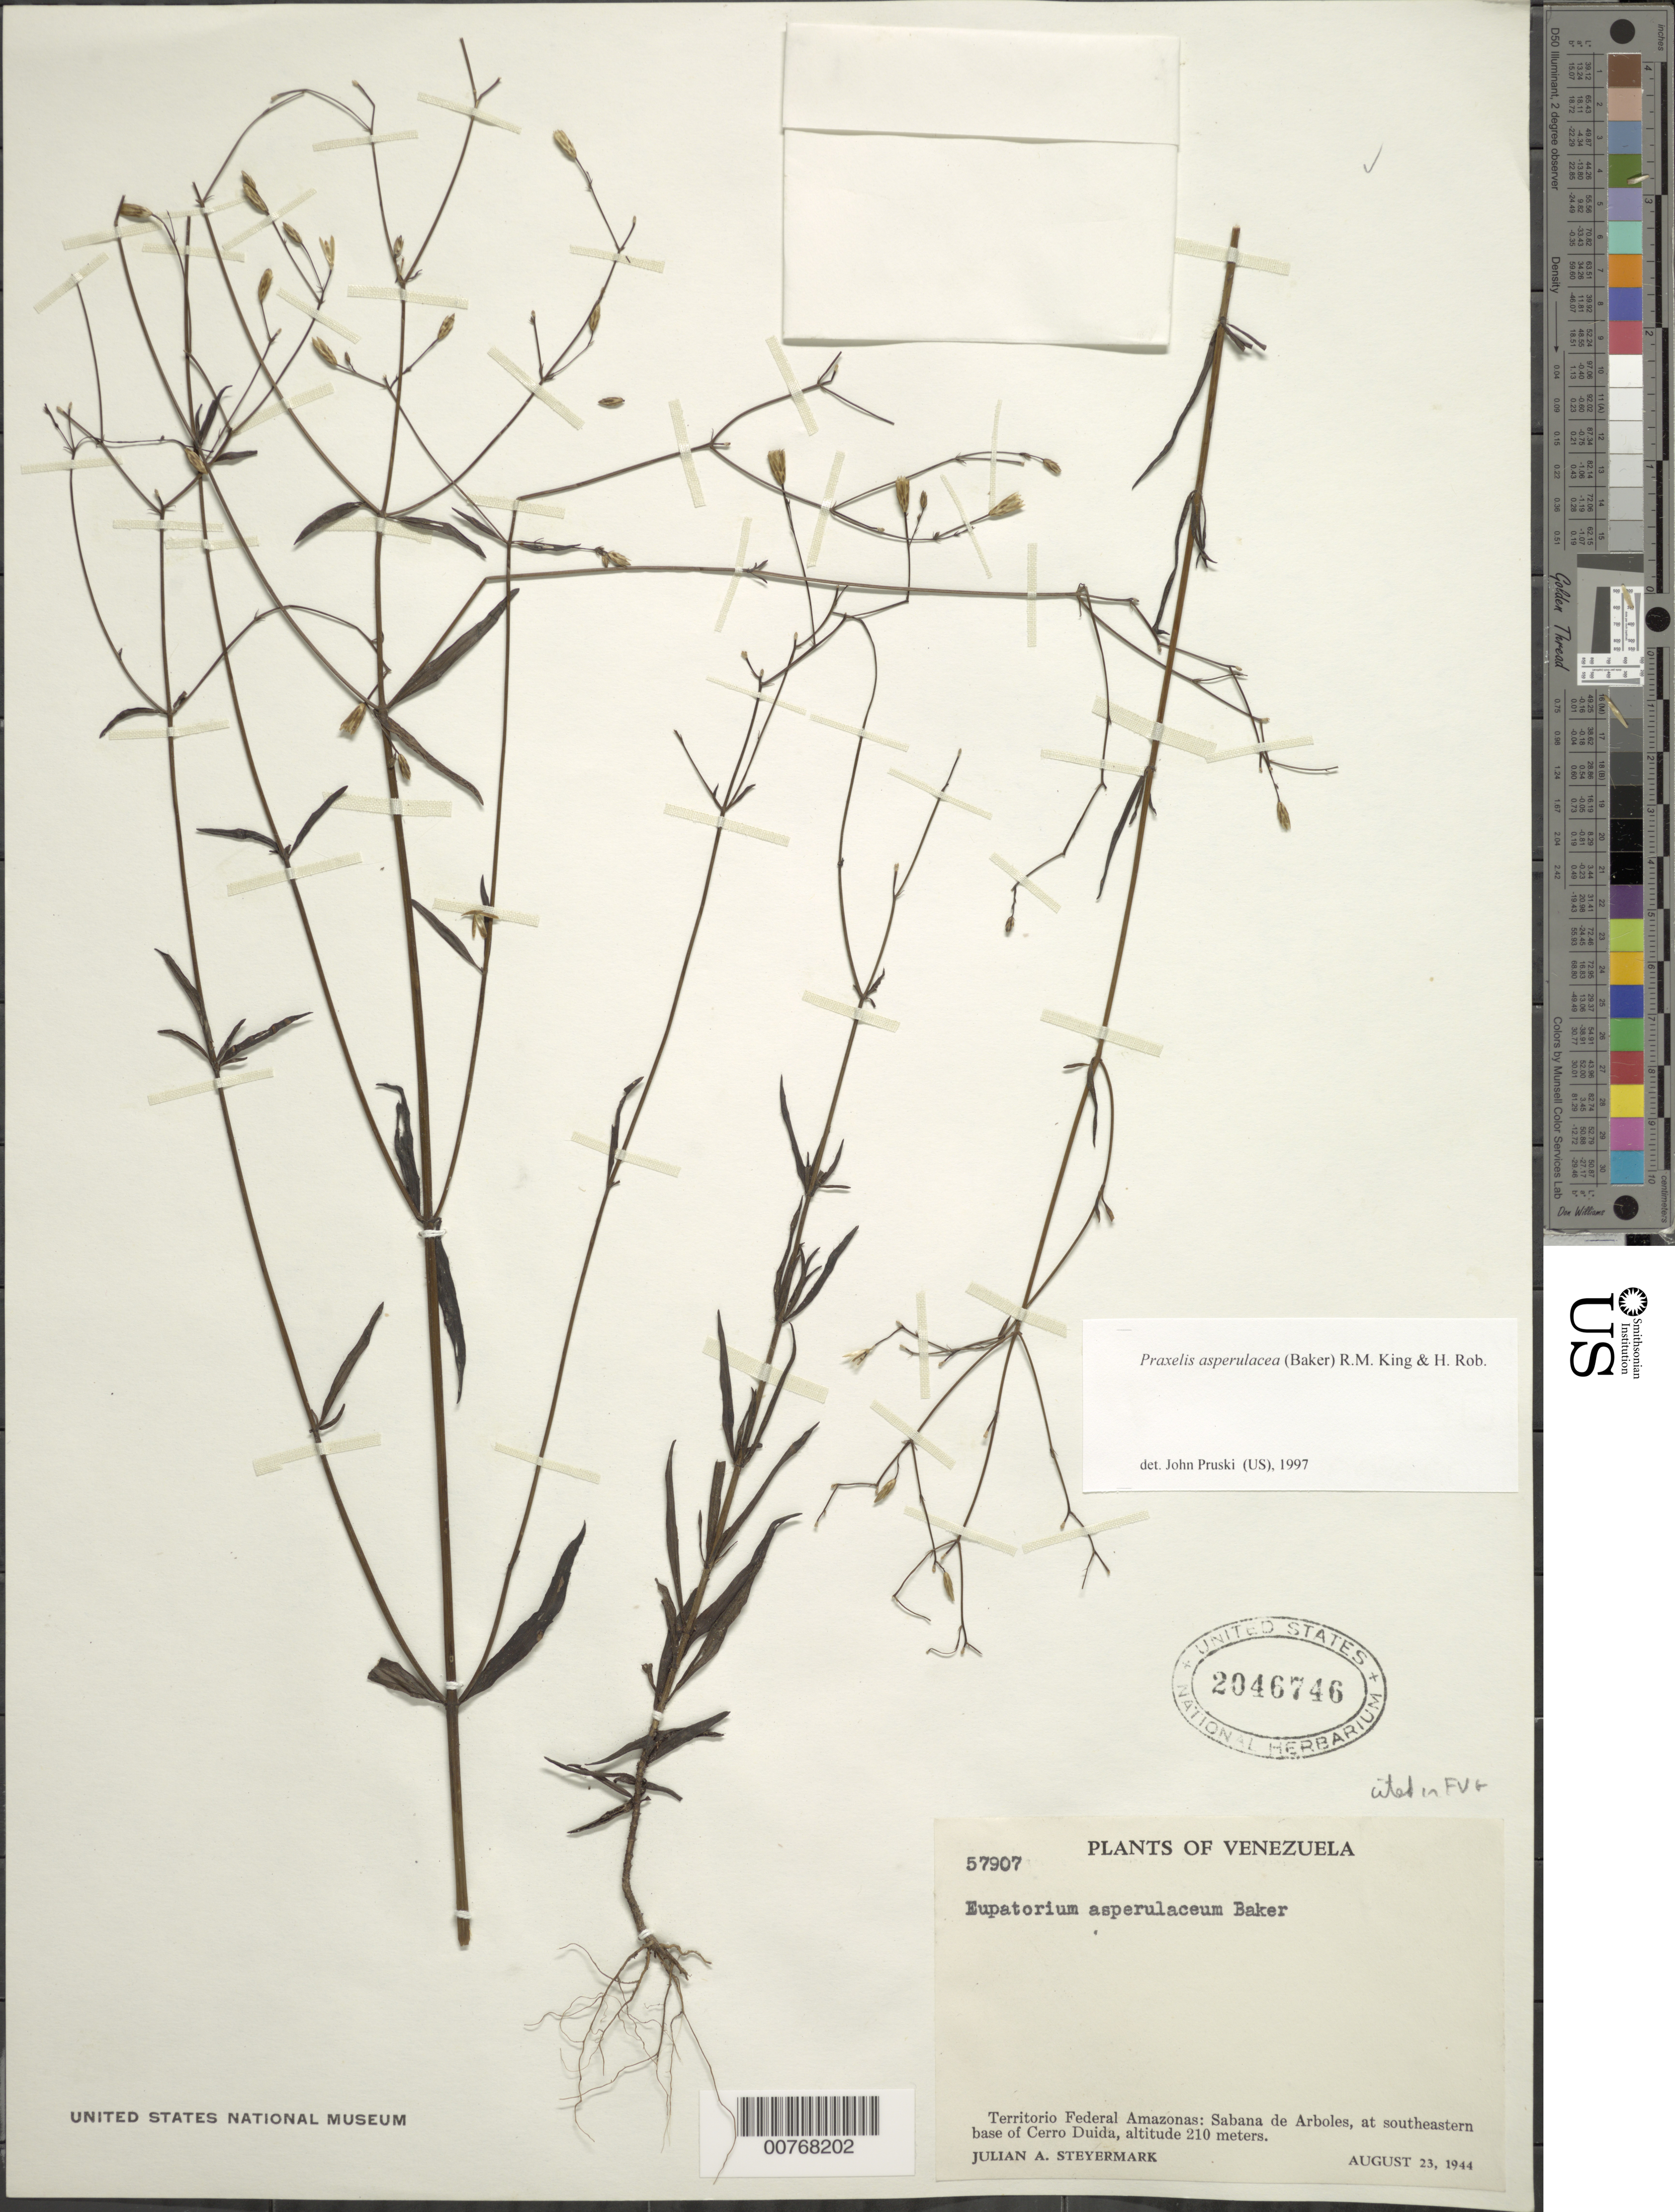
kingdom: Plantae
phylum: Tracheophyta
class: Magnoliopsida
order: Asterales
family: Asteraceae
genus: Praxelis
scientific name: Praxelis asperulacea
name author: (Baker) R.M. King & H. Rob.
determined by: Pruski, J. F.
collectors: J. Steyermark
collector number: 57907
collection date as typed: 23-Aug-44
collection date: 1944-08-23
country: Venezuela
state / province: Amazonas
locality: Sabana de Arboles, at SE base of Cerro Duida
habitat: Sabana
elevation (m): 210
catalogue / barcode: US 2046746